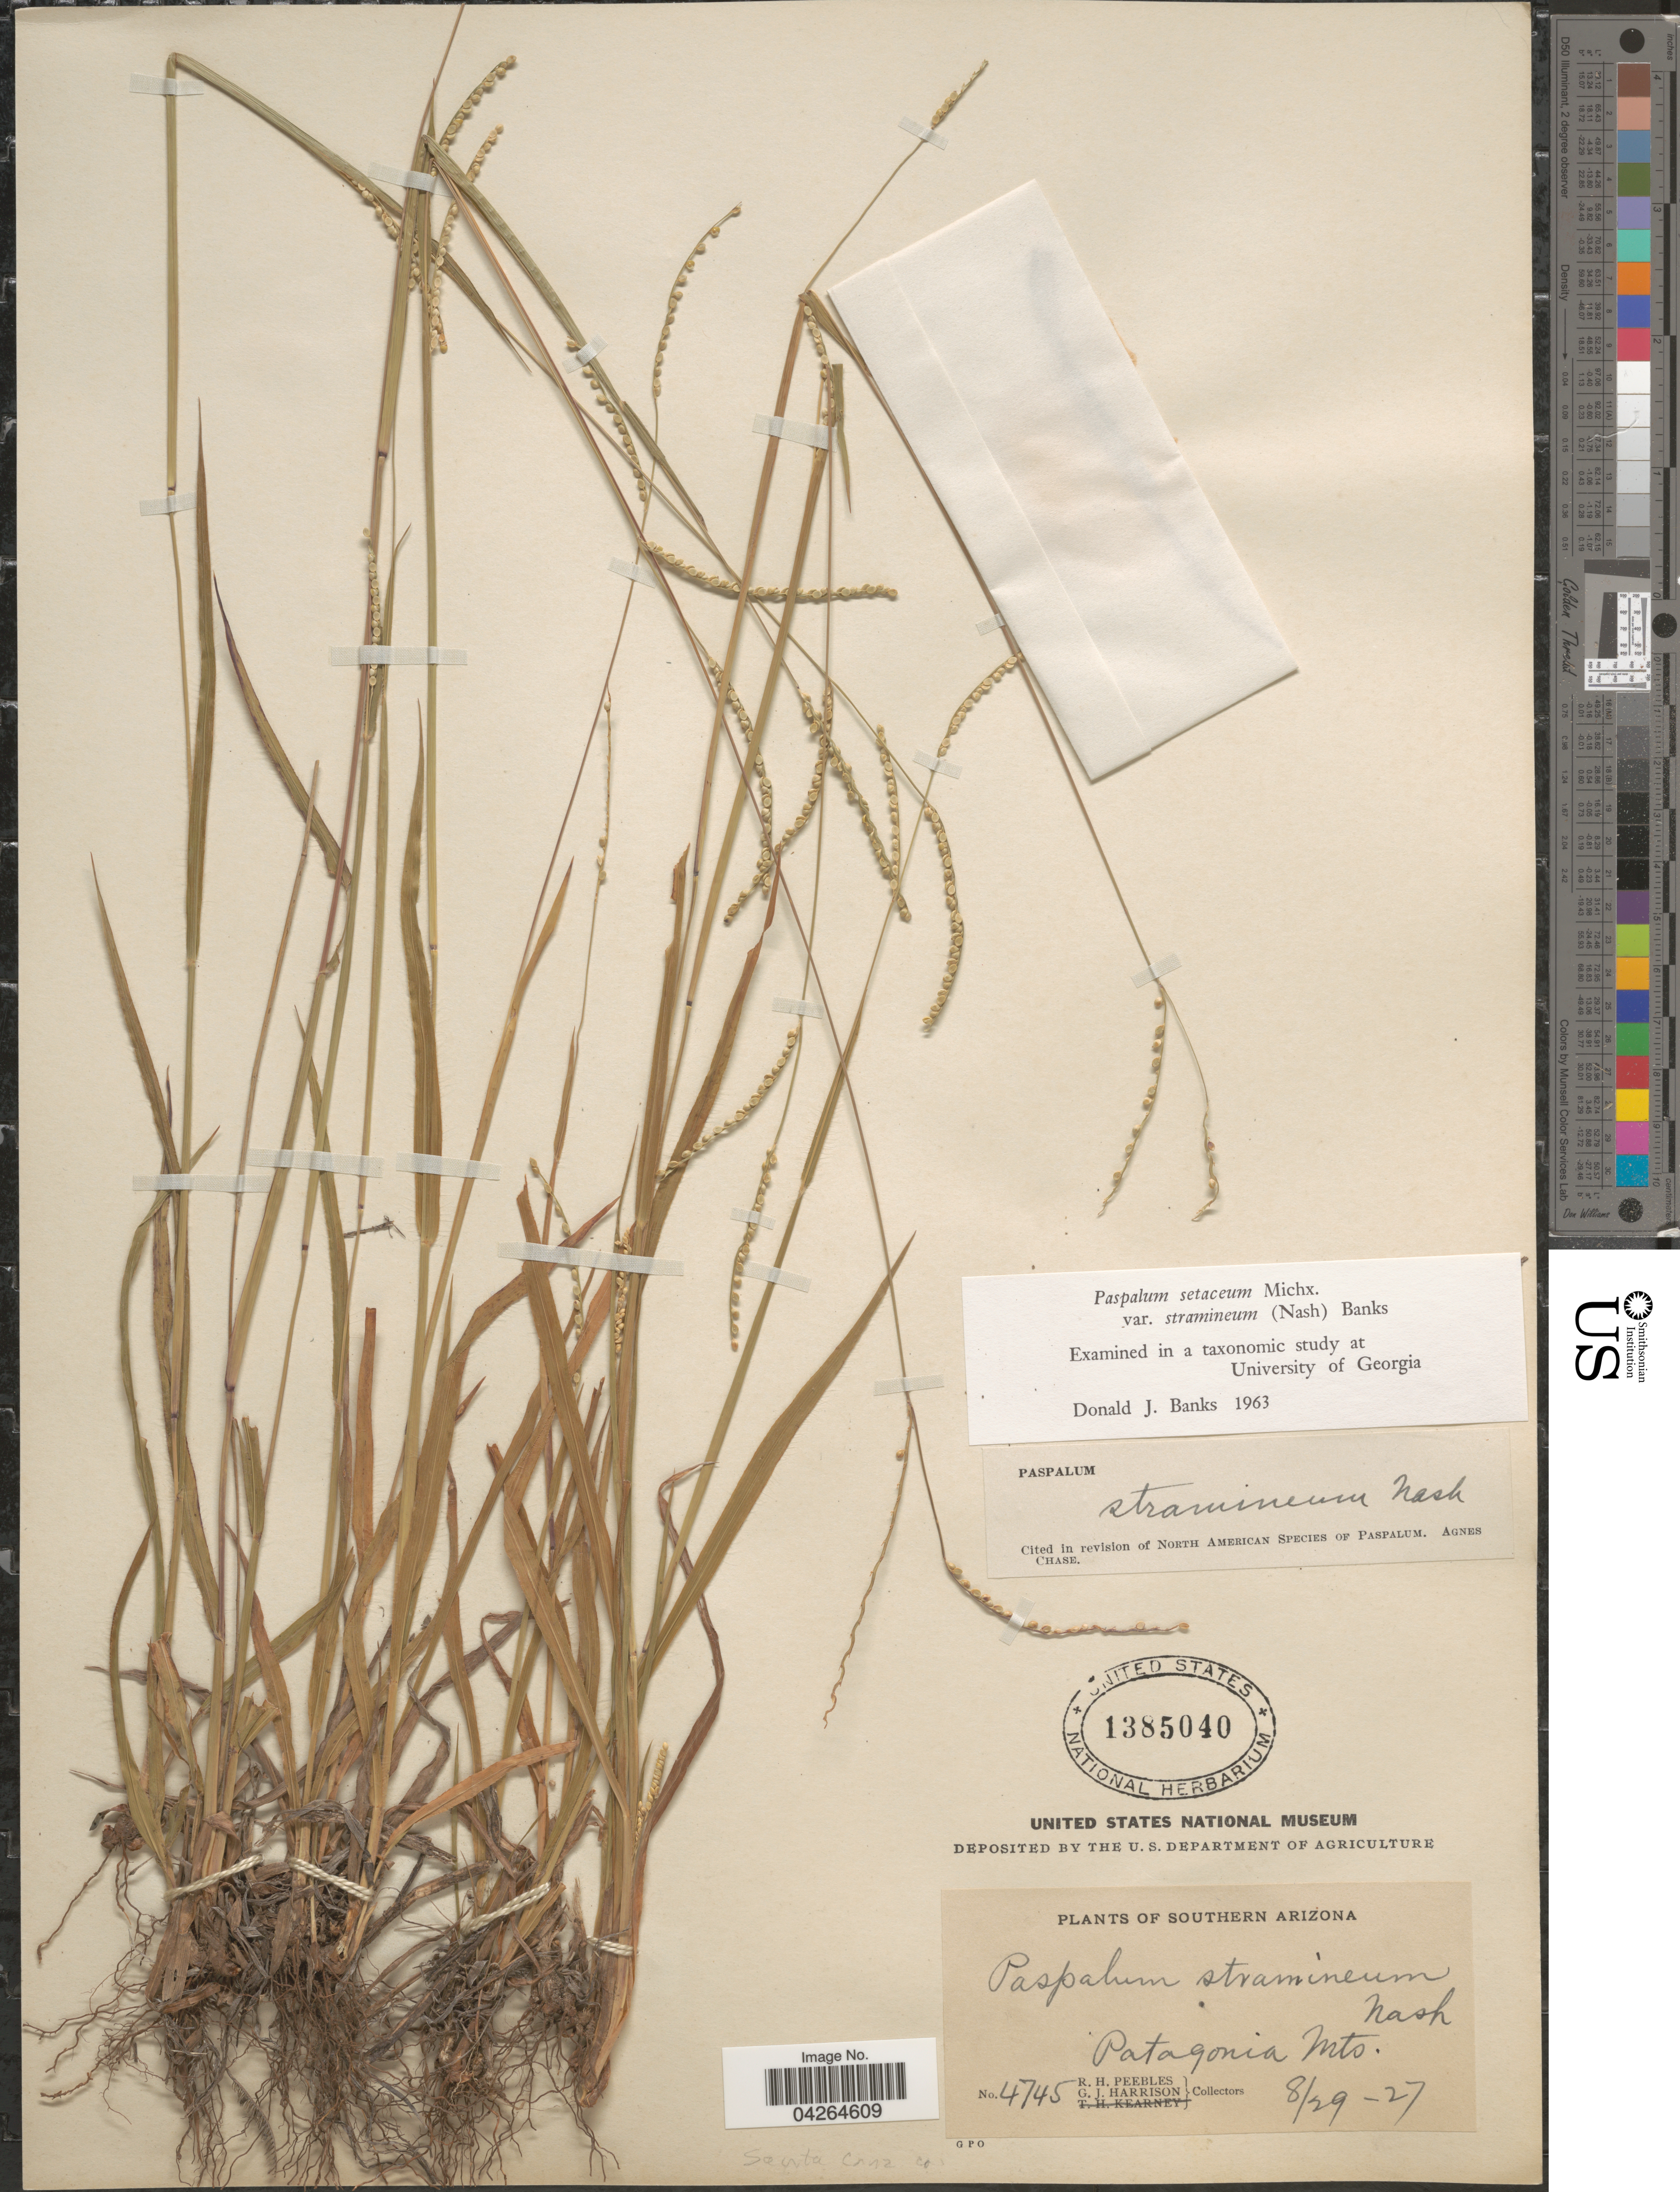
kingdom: Plantae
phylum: Tracheophyta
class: Liliopsida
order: Poales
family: Poaceae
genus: Paspalum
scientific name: Paspalum setaceum var. stramineum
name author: (Nash) D.J. Banks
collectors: R. H. Peebles & G. J. Harrison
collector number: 4745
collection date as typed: Transcribed d/m/y: 29/8/27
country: United States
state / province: Arizona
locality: Southern Arizona. Patagonia Mts. Santa Cruz Co.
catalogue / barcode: US 1385040